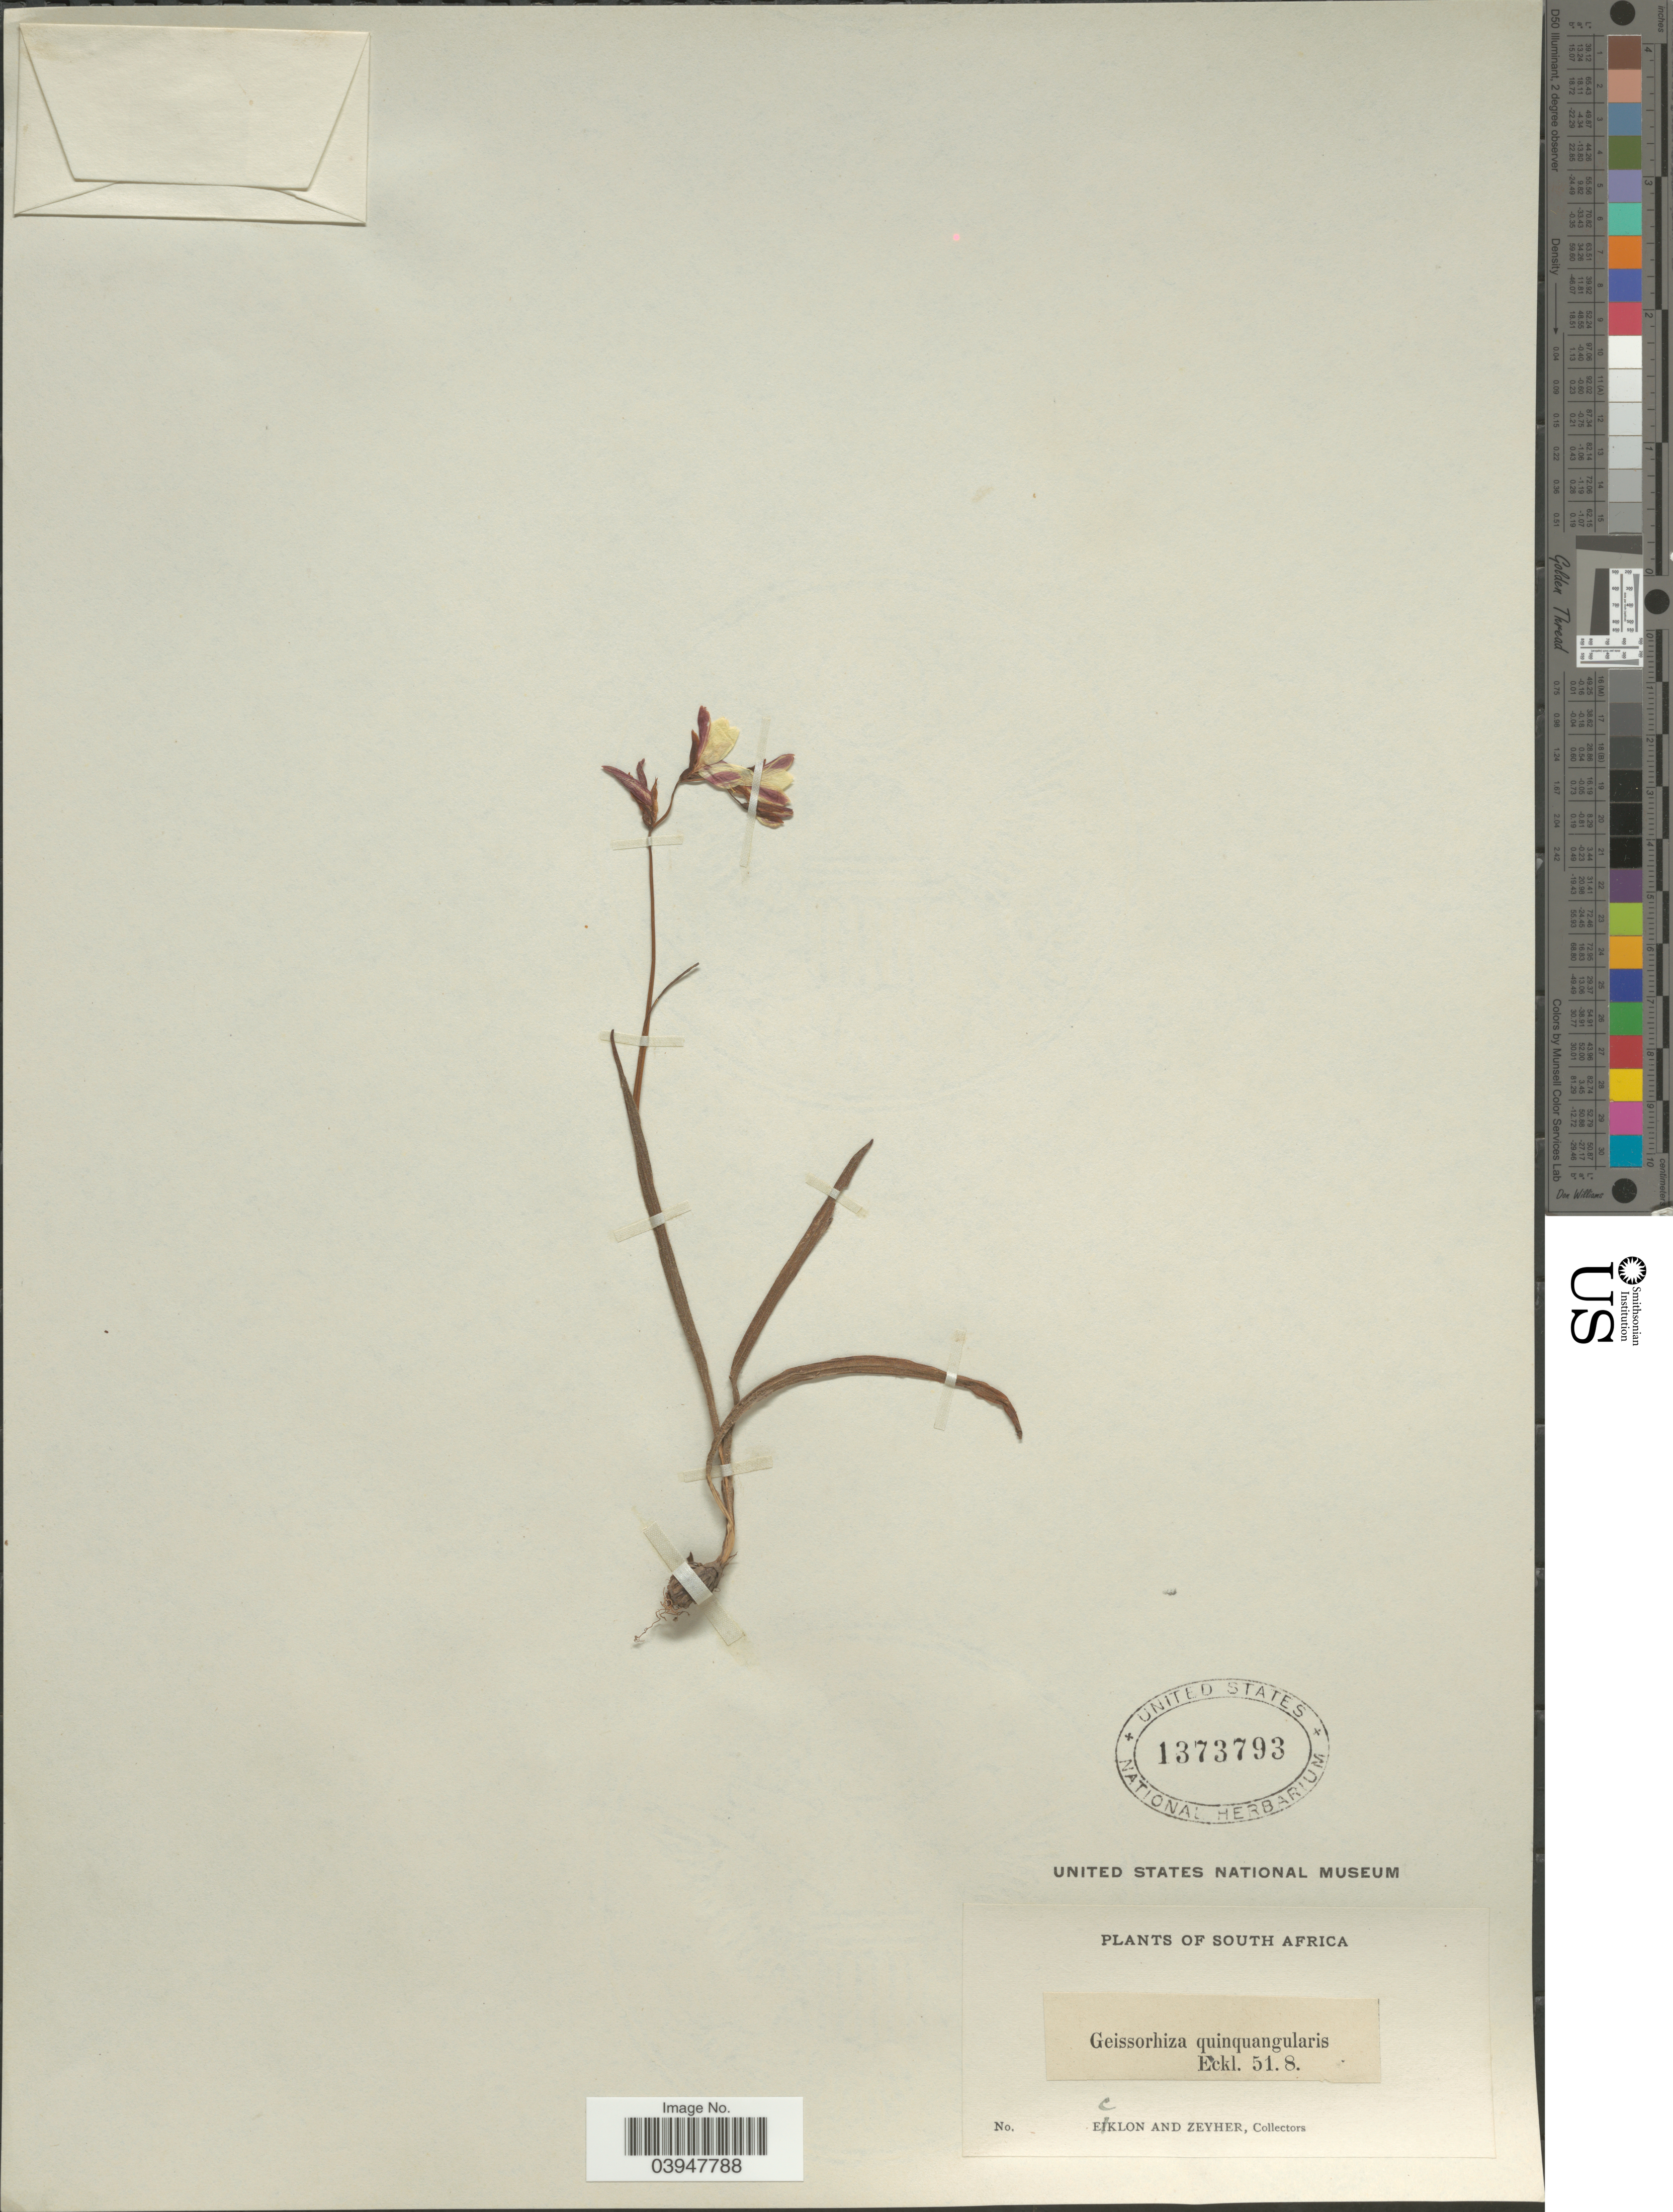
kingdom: Plantae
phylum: Tracheophyta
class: Liliopsida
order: Asparagales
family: Iridaceae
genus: Geissorhiza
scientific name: Geissorhiza inflexa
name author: (D. Delaroche) Ker Gawl.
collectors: -. Ecklon & -. Zeyher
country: South Africa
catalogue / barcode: US 1373793